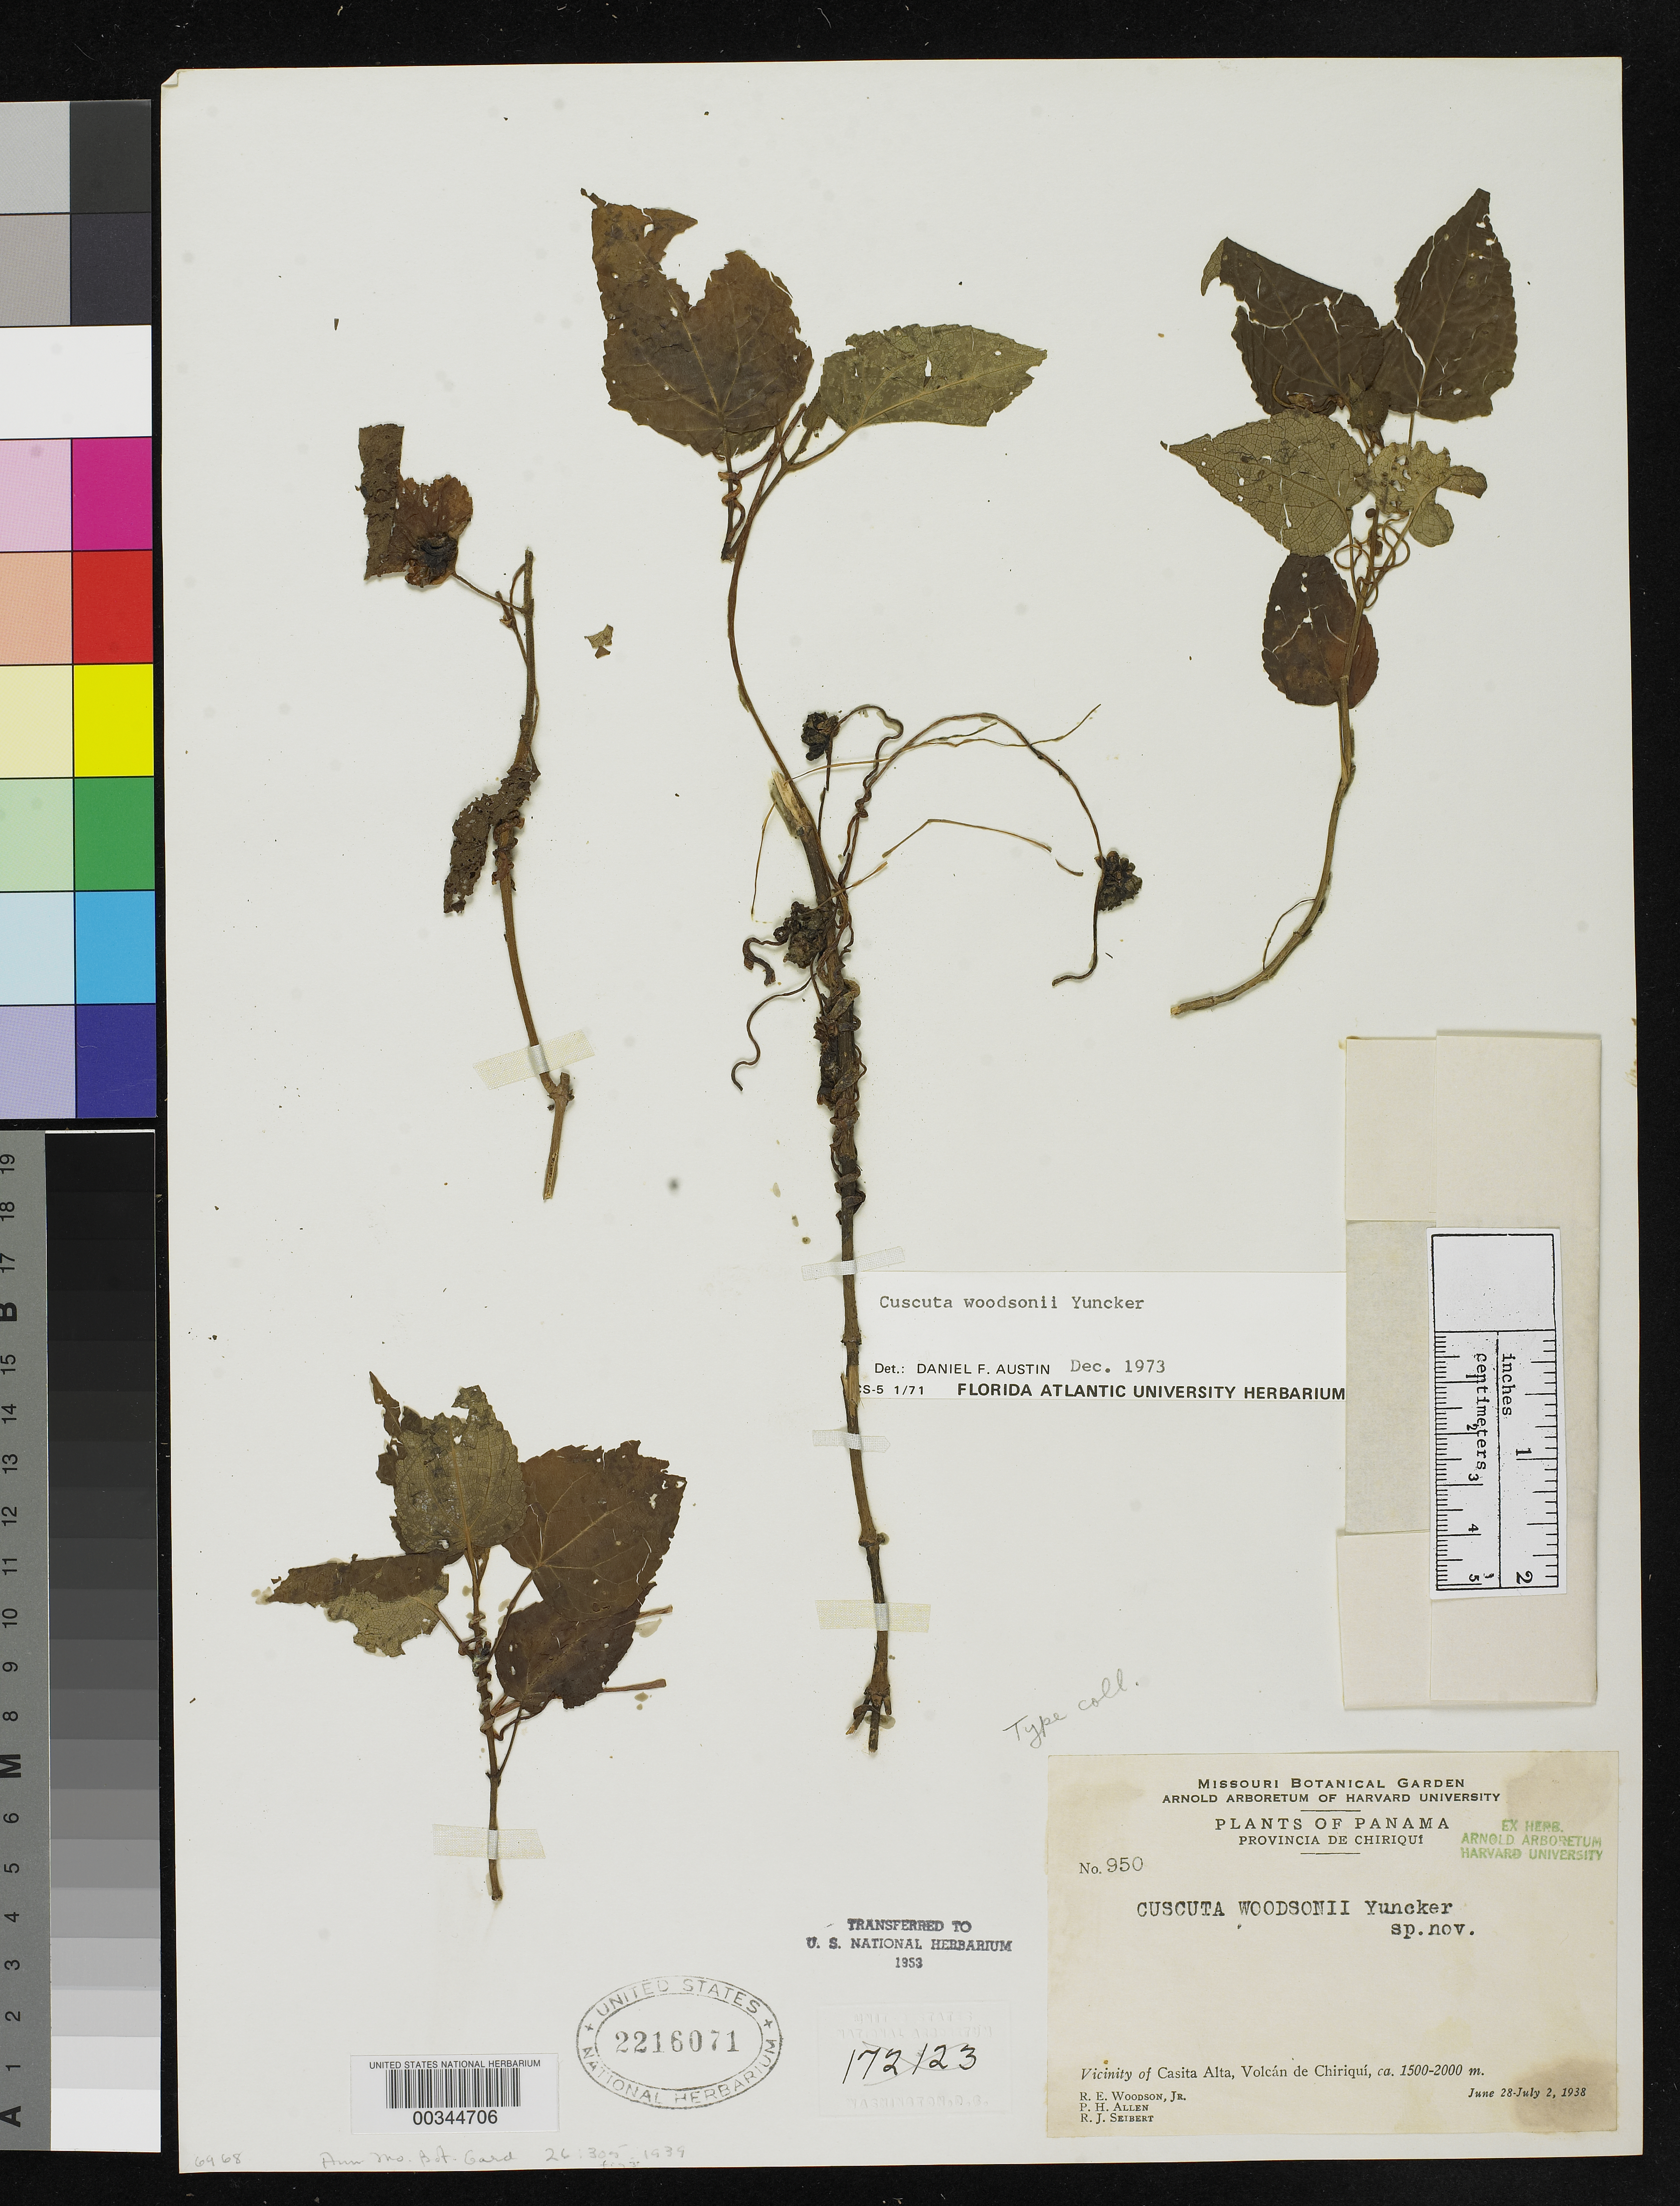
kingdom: Plantae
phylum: Tracheophyta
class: Magnoliopsida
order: Solanales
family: Convolvulaceae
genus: Cuscuta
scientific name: Cuscuta woodsonii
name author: Yunck. in Woodson & Seibert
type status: Isotype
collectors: R. E. Woodson, P. H. Allen & R. J. Seibert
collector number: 950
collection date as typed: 29 Jun 1938 to 02 Jul 1938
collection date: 1938-06-29/1938-07-02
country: Panama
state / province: Chiriquí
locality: Vicinity of Casita Alta.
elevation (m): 1500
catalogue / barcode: US 2216071